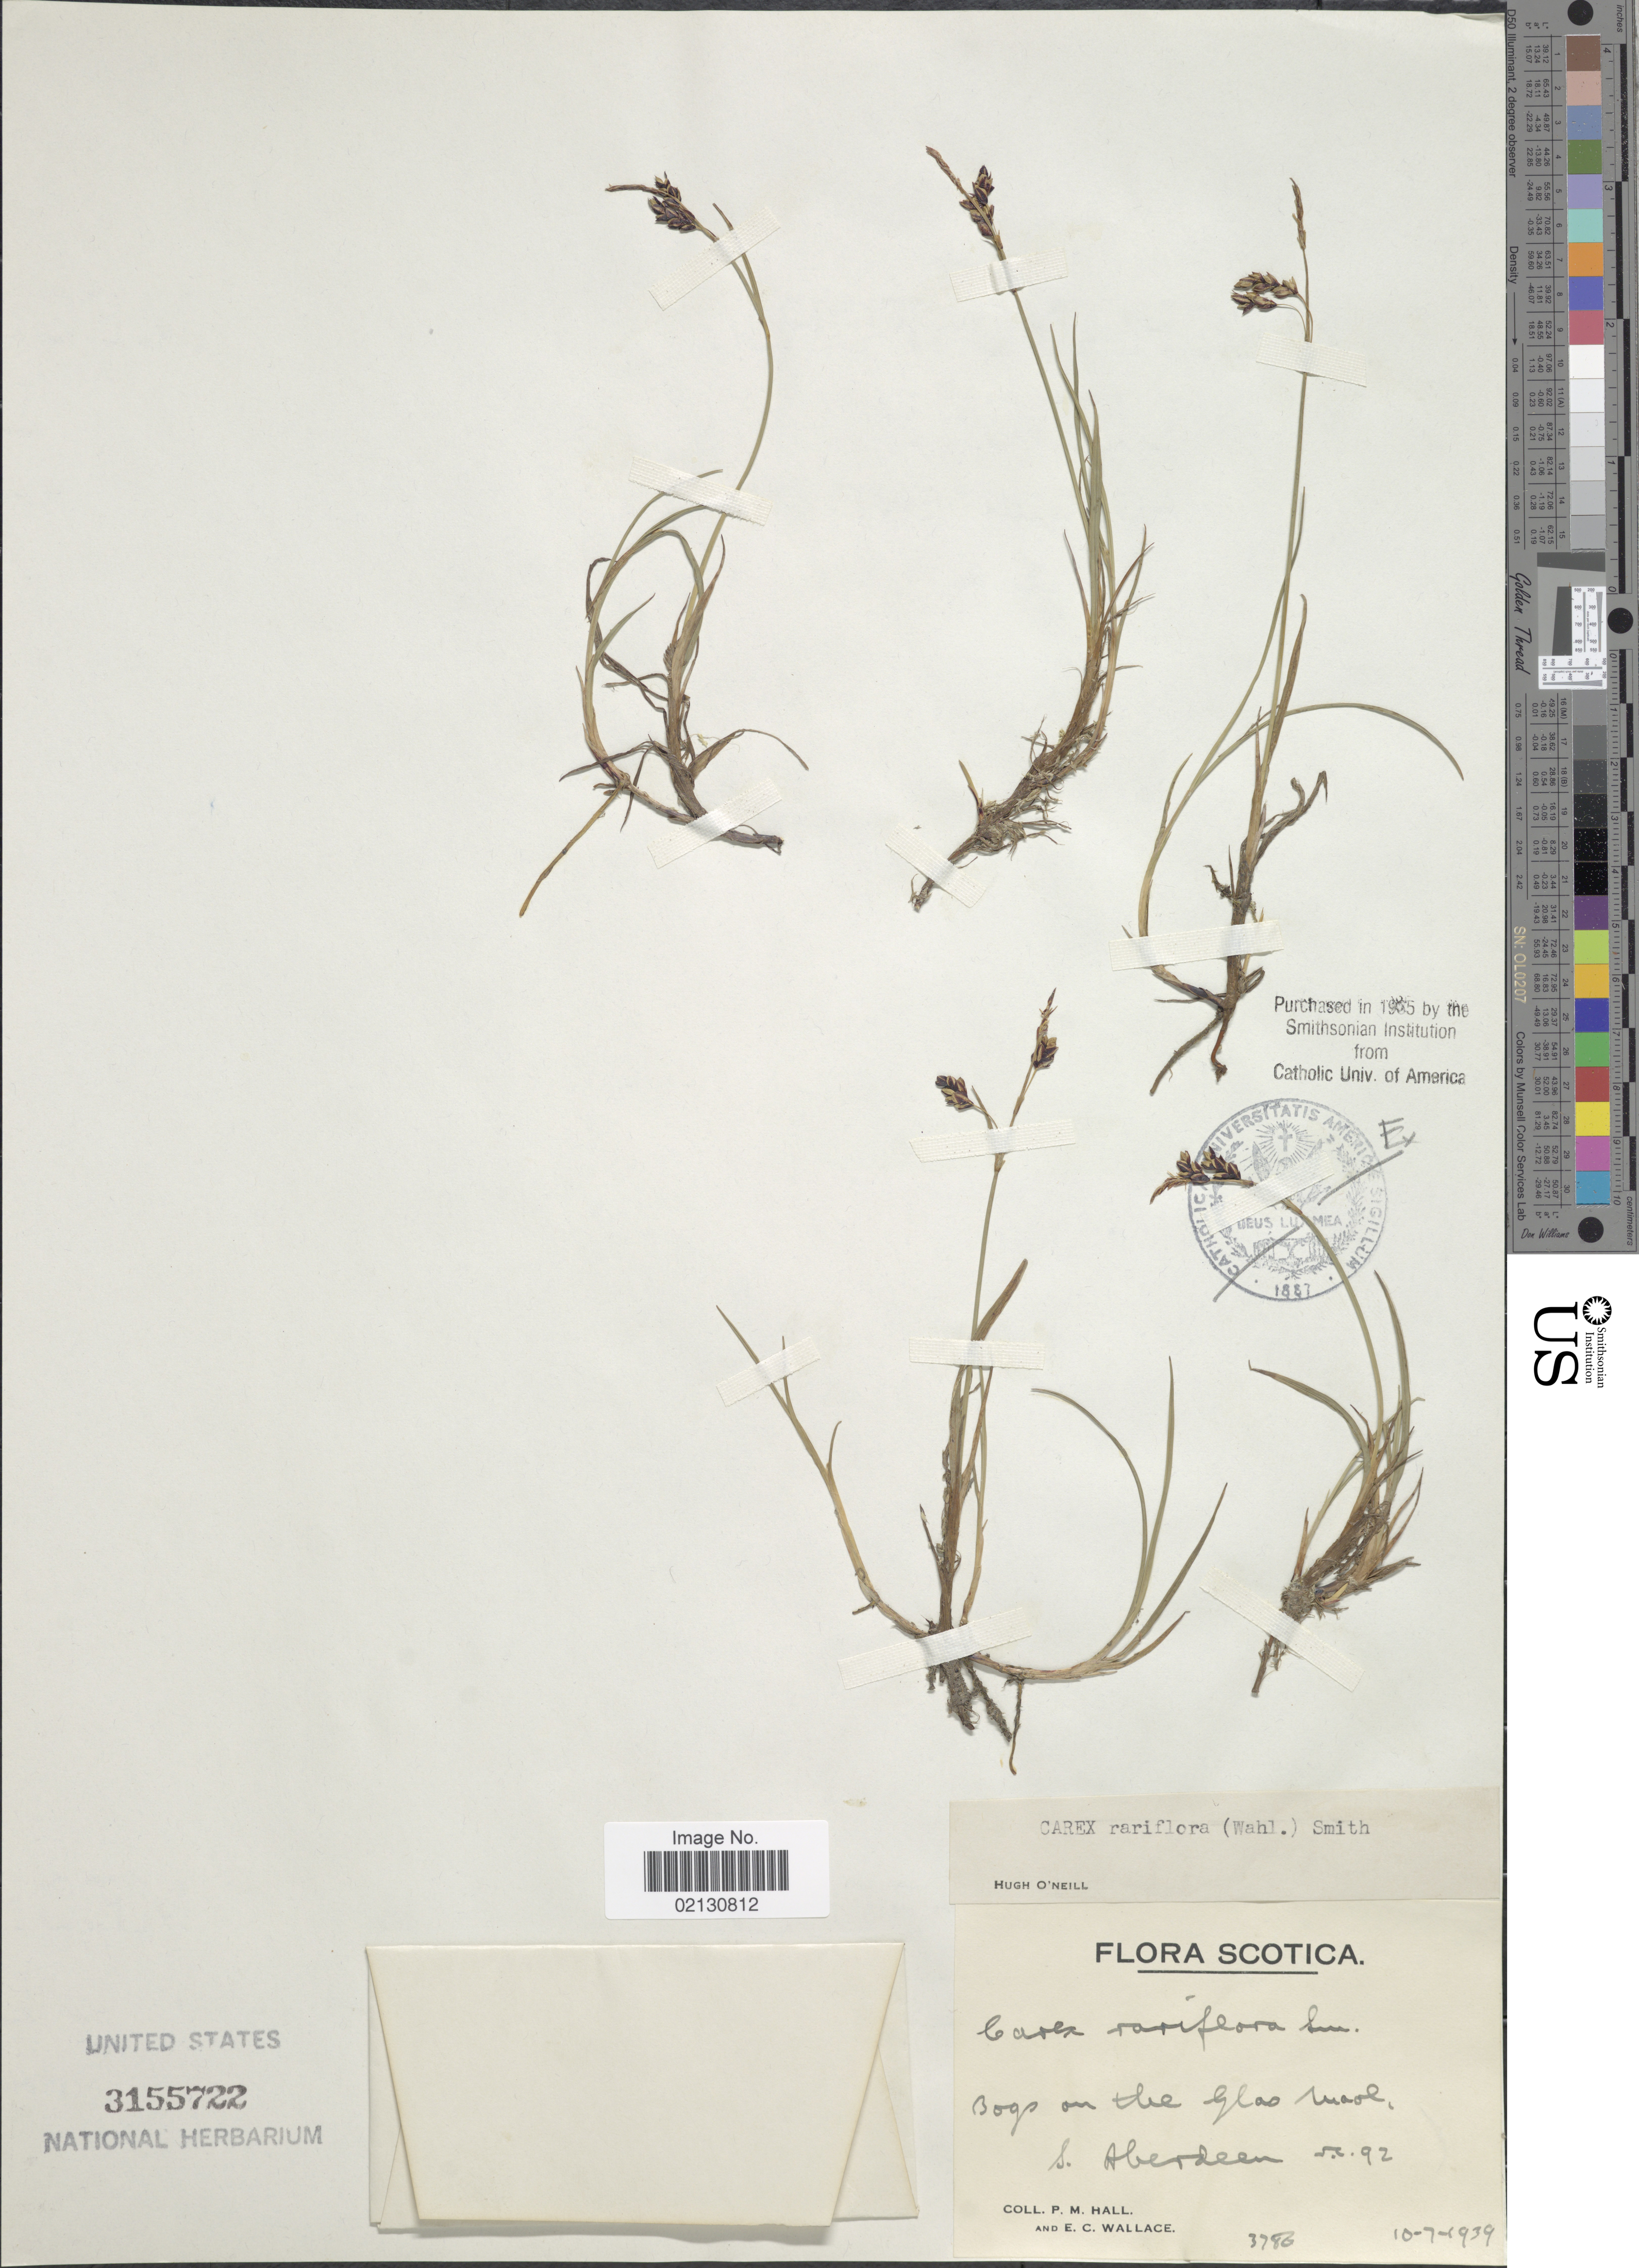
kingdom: Plantae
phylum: Tracheophyta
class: Liliopsida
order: Poales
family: Cyperaceae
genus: Carex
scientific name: Carex rariflora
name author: (Wahlenb.) Sm.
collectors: P. Hall & E. C. Wallace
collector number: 3796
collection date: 1939-07-10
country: United Kingdom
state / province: Scotland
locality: Glas Maol, S. Aberdeen s.c. 92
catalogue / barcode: US 3155722